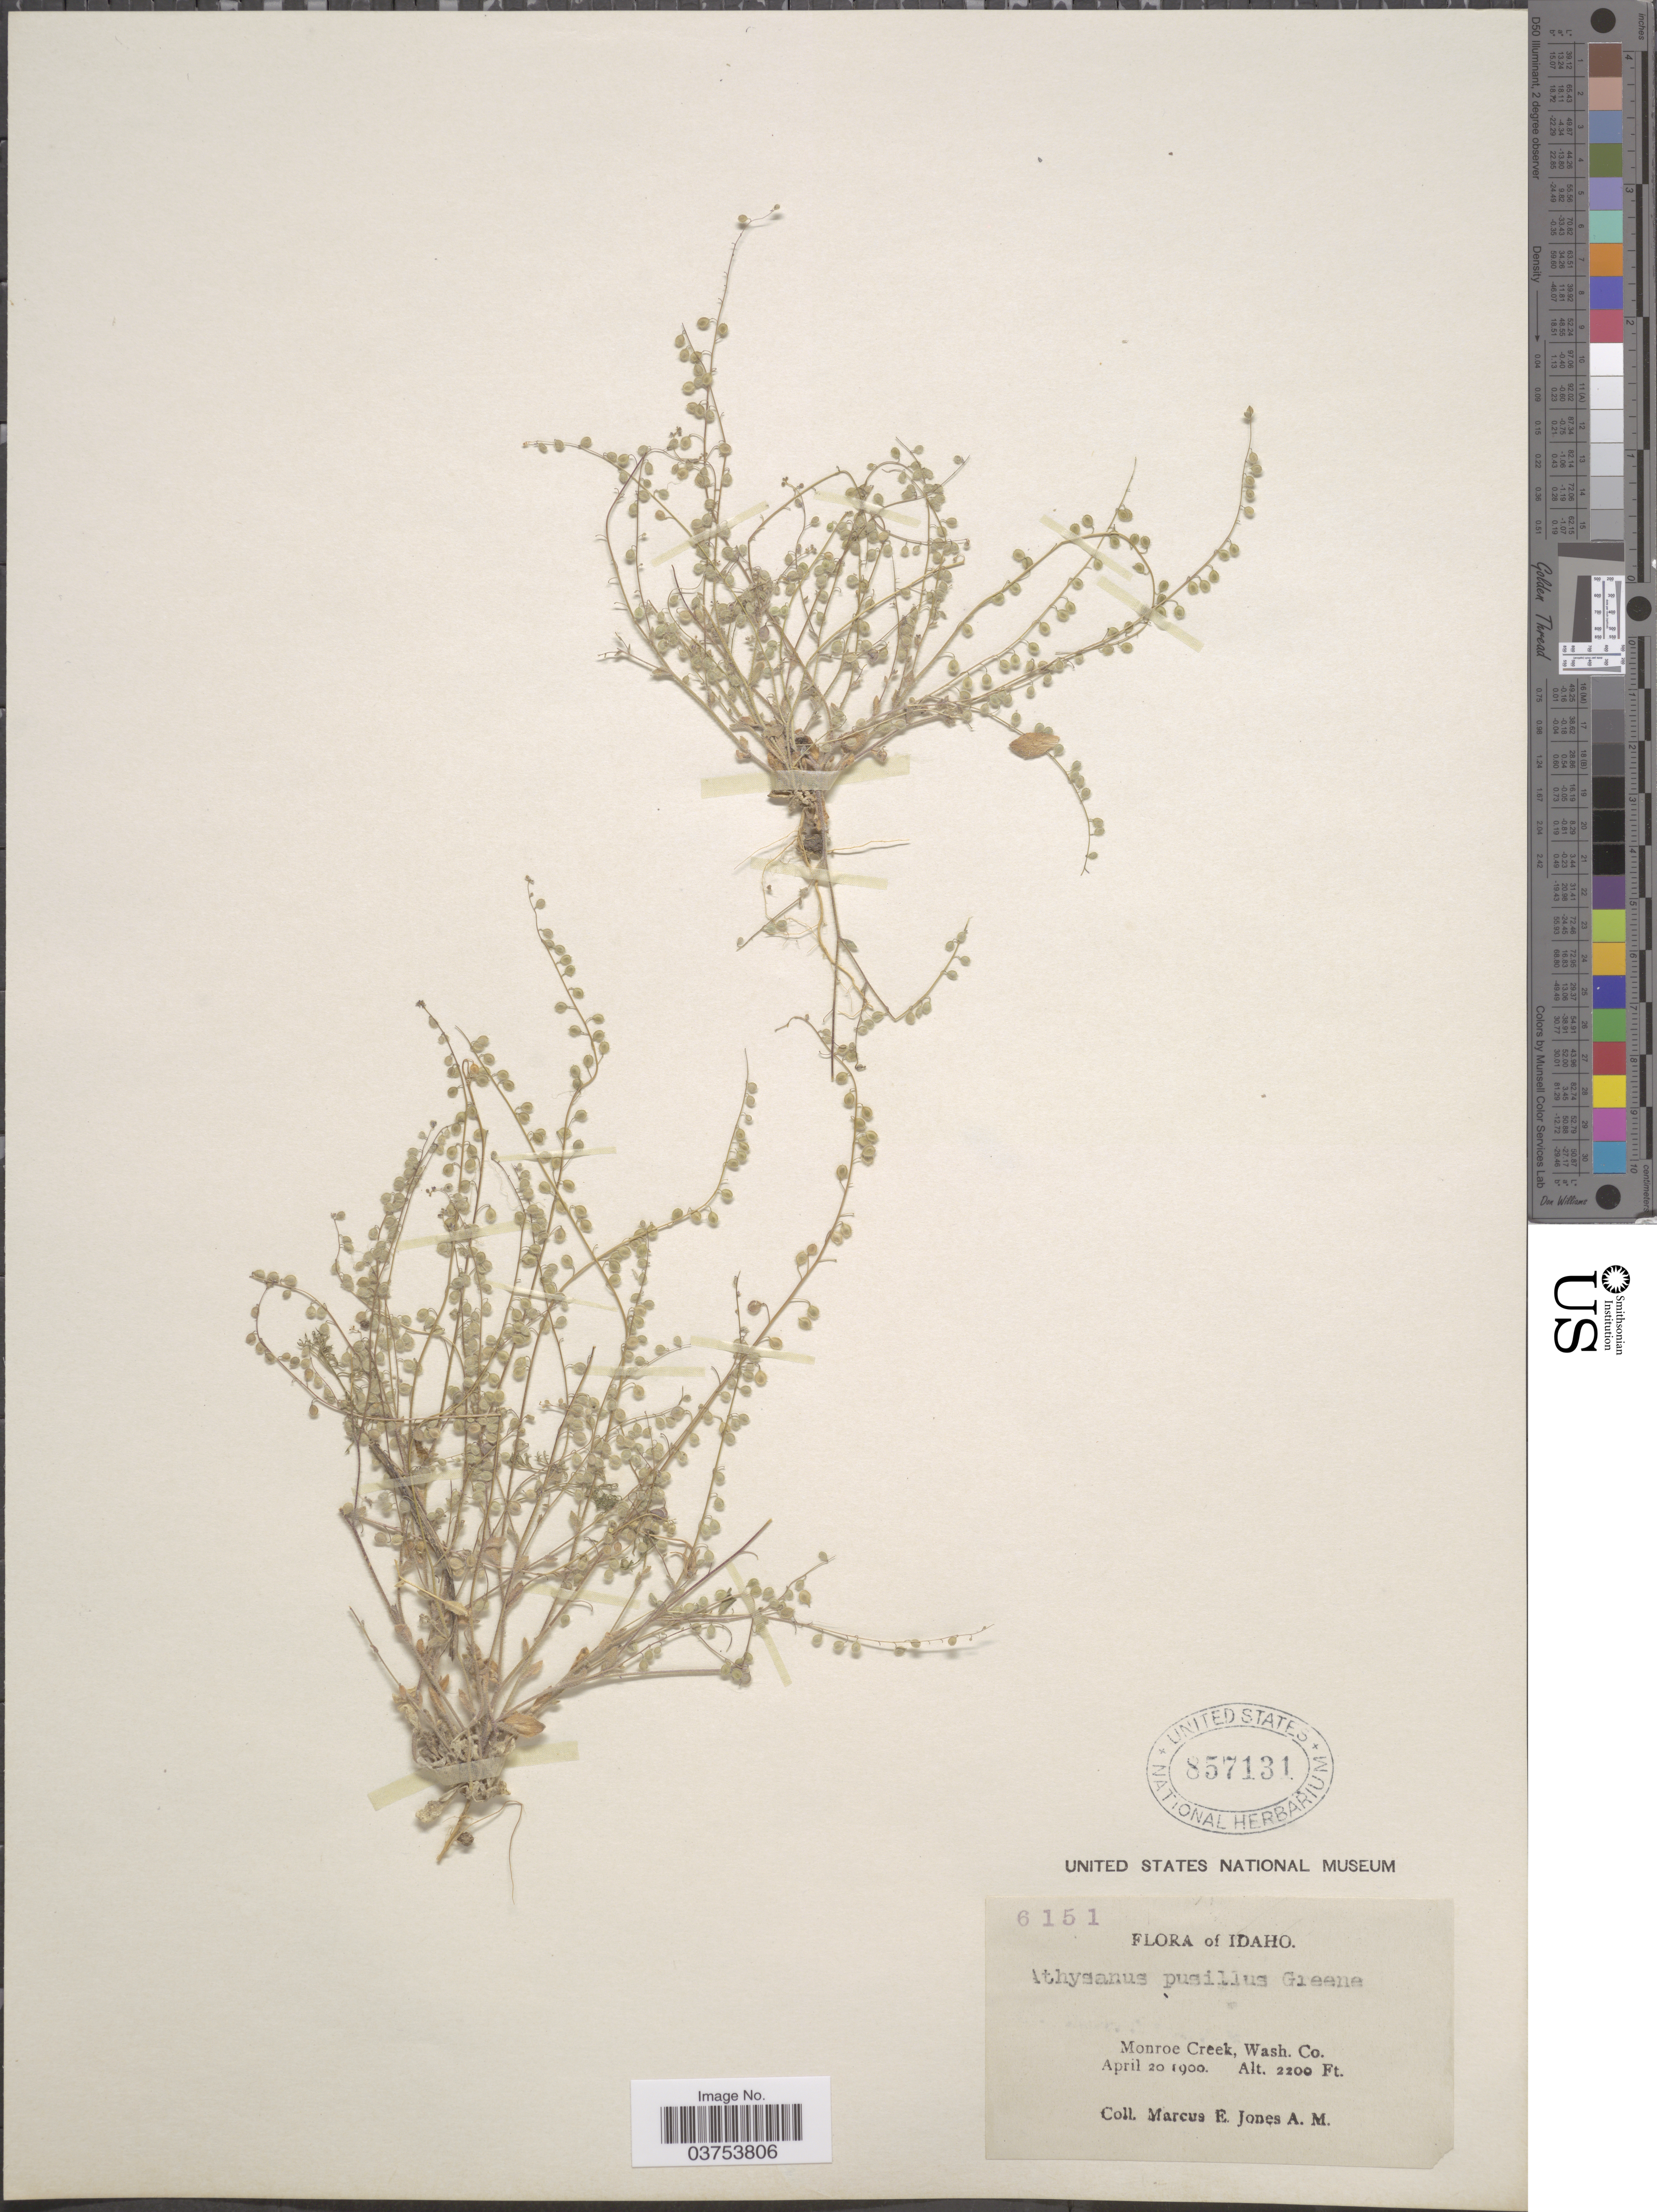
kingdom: Plantae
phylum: Tracheophyta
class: Magnoliopsida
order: Brassicales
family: Brassicaceae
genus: Athysanus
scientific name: Athysanus pusillus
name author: (Hook.) Greene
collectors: M. E. Jones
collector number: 6151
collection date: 1900-04-20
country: United States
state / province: Idaho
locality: Monroe Creek, Wash. Co.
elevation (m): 671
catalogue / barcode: US 857131